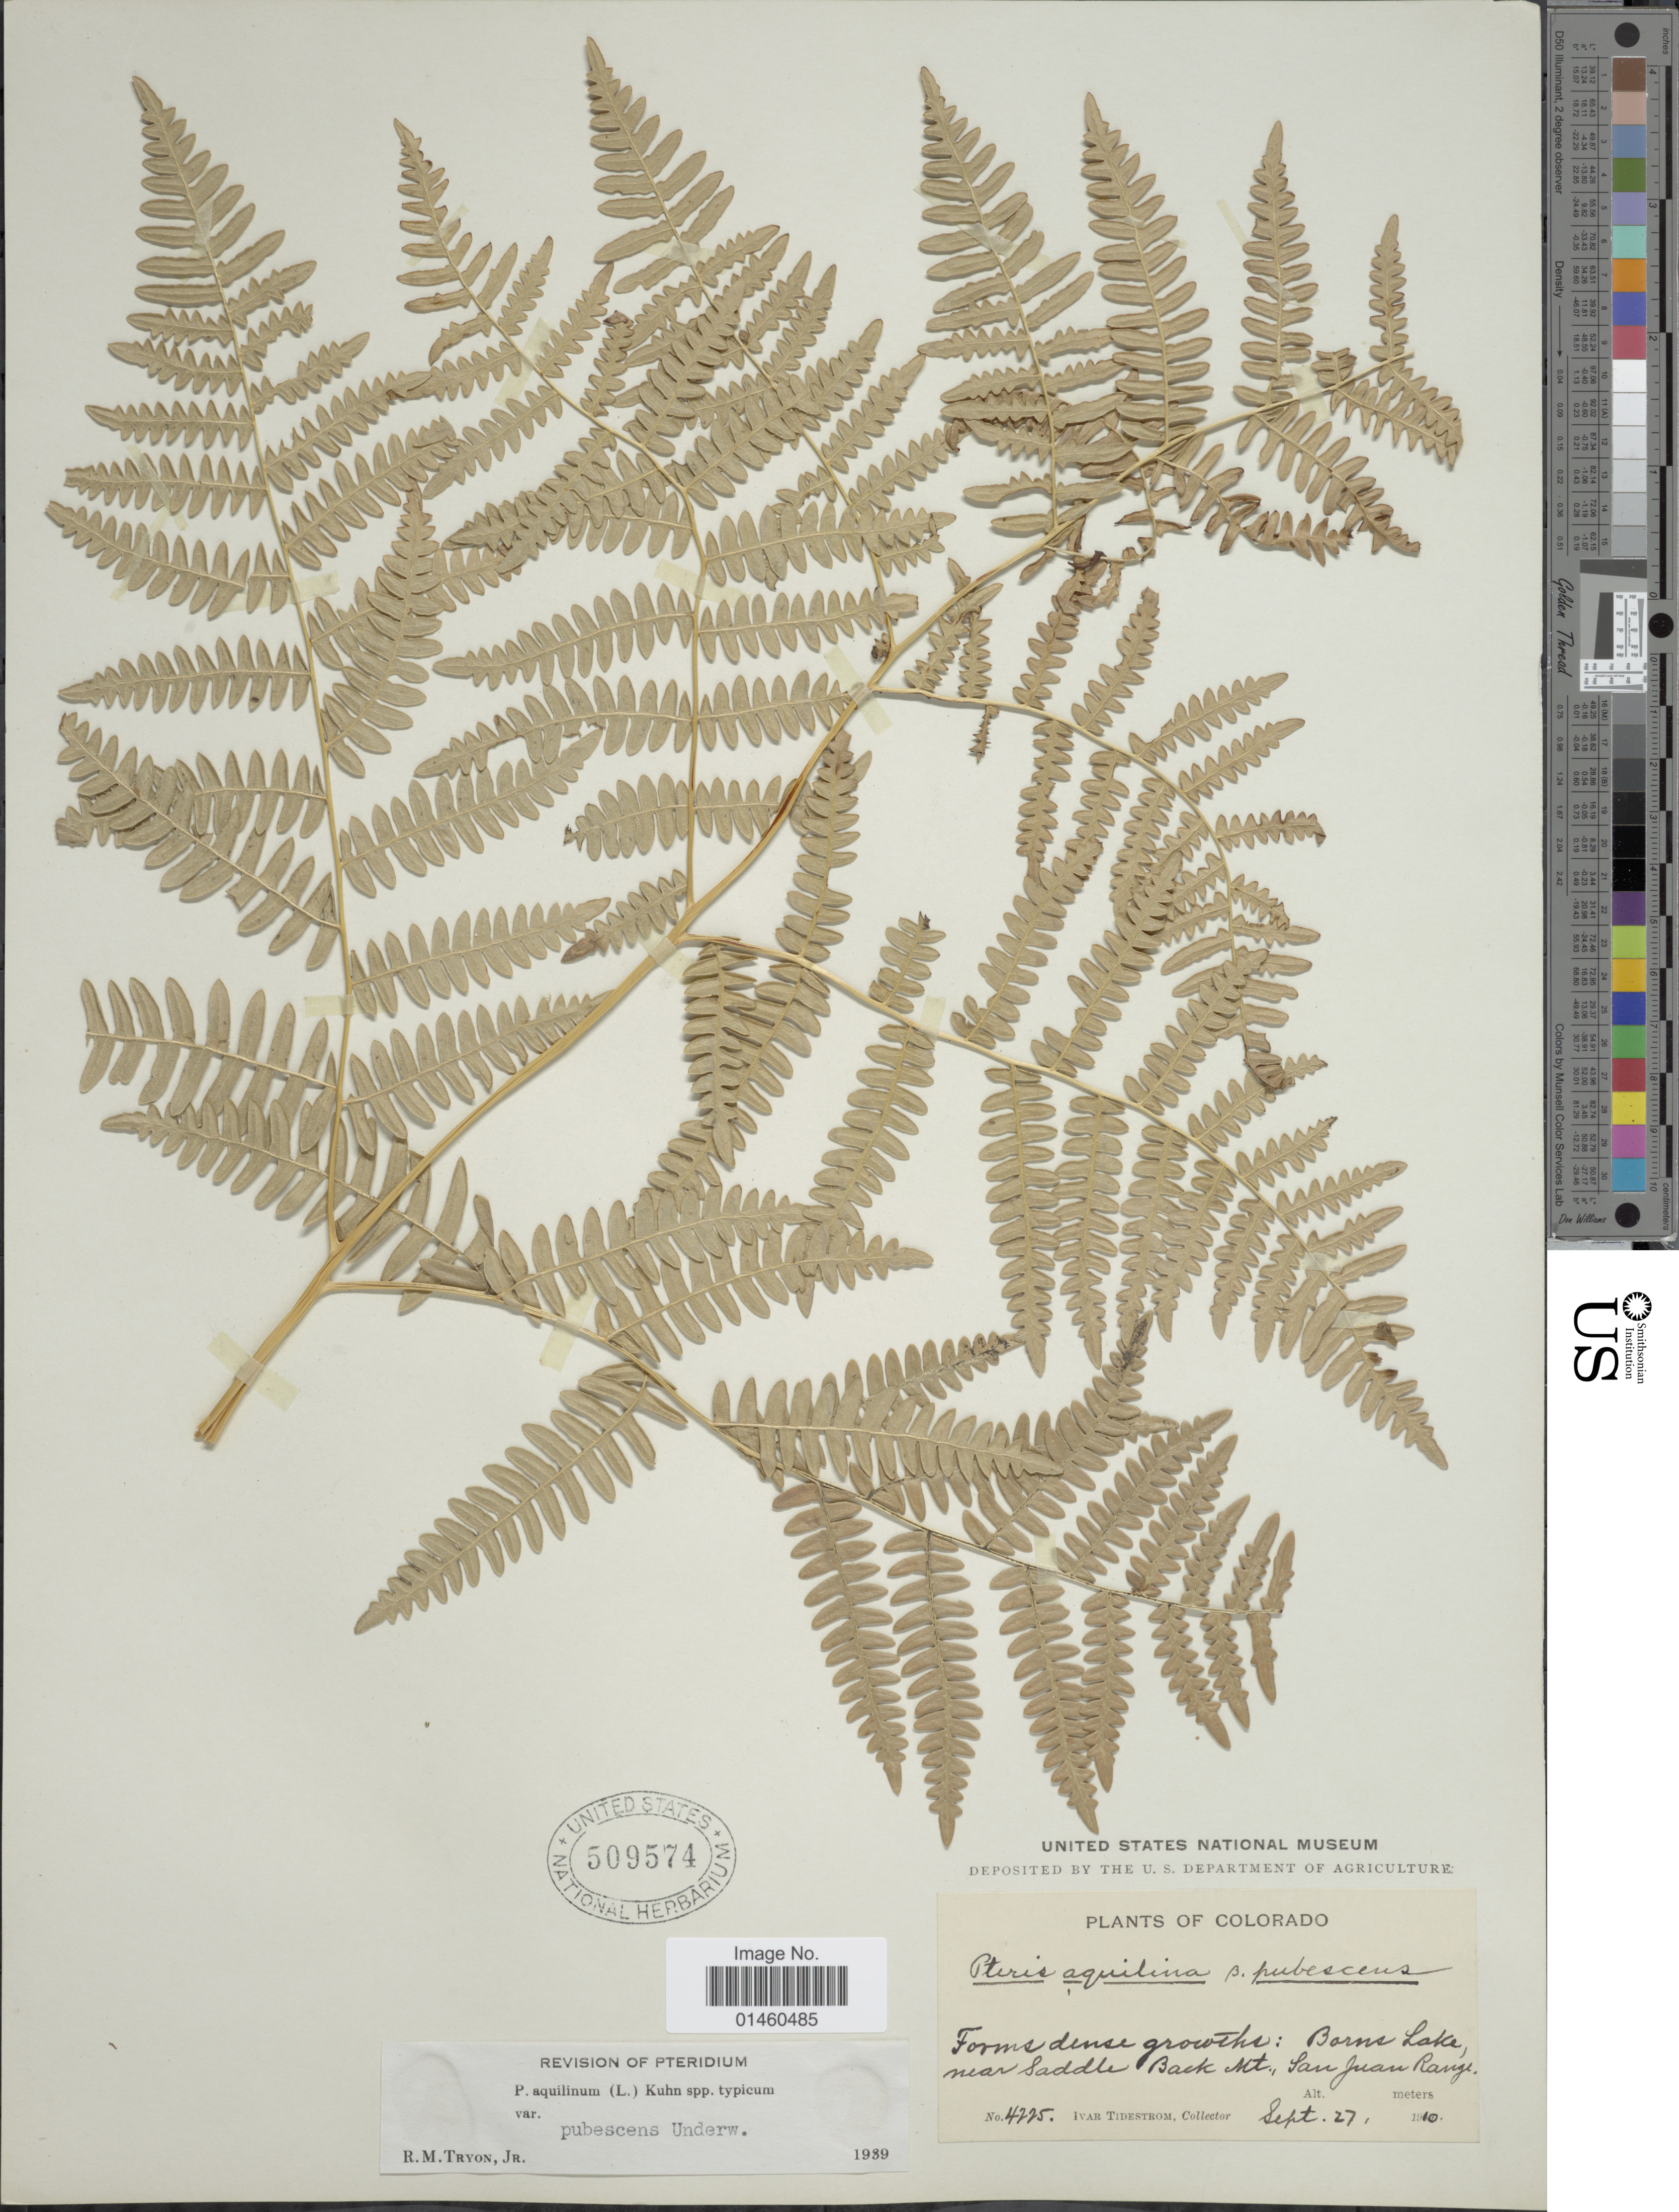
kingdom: Plantae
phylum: Tracheophyta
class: Polypodiopsida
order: Polypodiales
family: Dennstaedtiaceae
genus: Pteridium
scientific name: Pteridium pubescens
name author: (Underw.) Christenh.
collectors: I. F. Tidestrom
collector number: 4225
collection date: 1910-09-27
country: United States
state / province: Colorado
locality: Barns Lake, near Saddle Back Mt., San Juan Range.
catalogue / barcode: US 509574